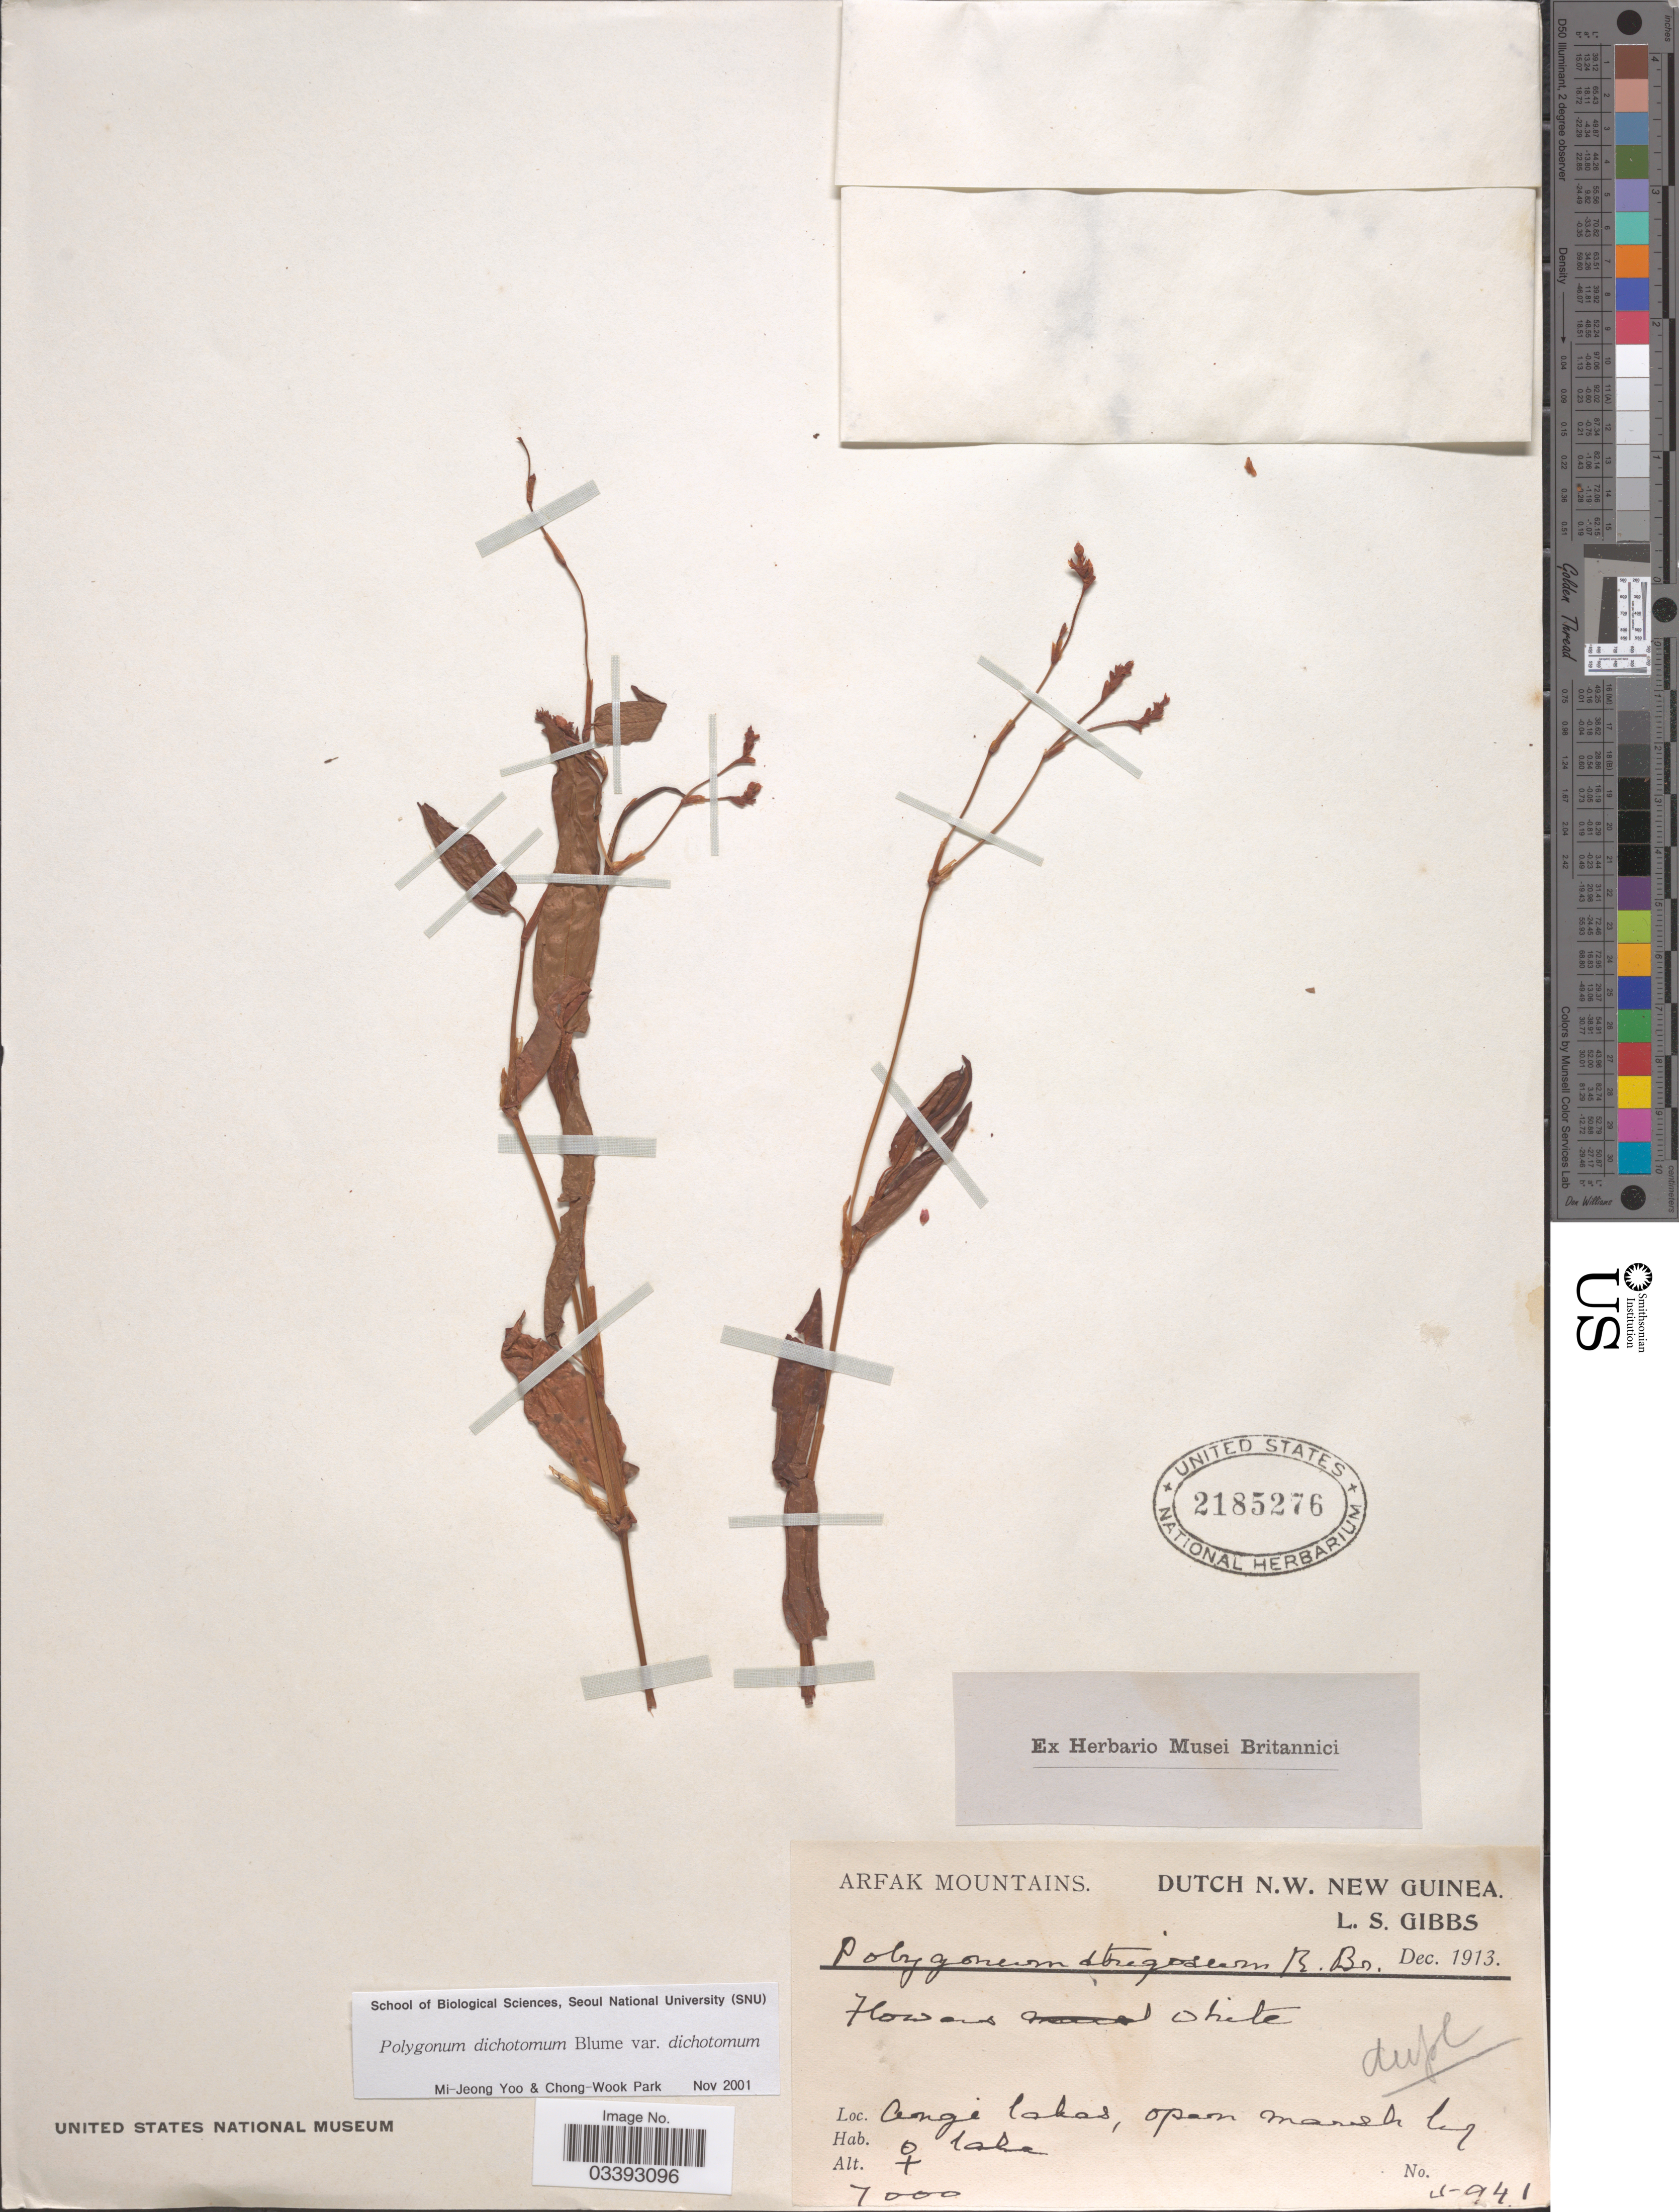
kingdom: Plantae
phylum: Tracheophyta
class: Magnoliopsida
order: Caryophyllales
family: Polygonaceae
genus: Persicaria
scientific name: Persicaria dichotoma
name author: (Blume) Masam.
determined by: Wagner, W. L., (BOT), Smithsonian Institution - National Museum of Natural History (UNITED STATES)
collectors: L. S.Gibbs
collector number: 5941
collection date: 1913-12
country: Indonesia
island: New Guinea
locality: Arfak Mountains. Dutch N.W. New Guinea. Cengi [interpreted] lakas [interpreted].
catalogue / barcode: US 2185276